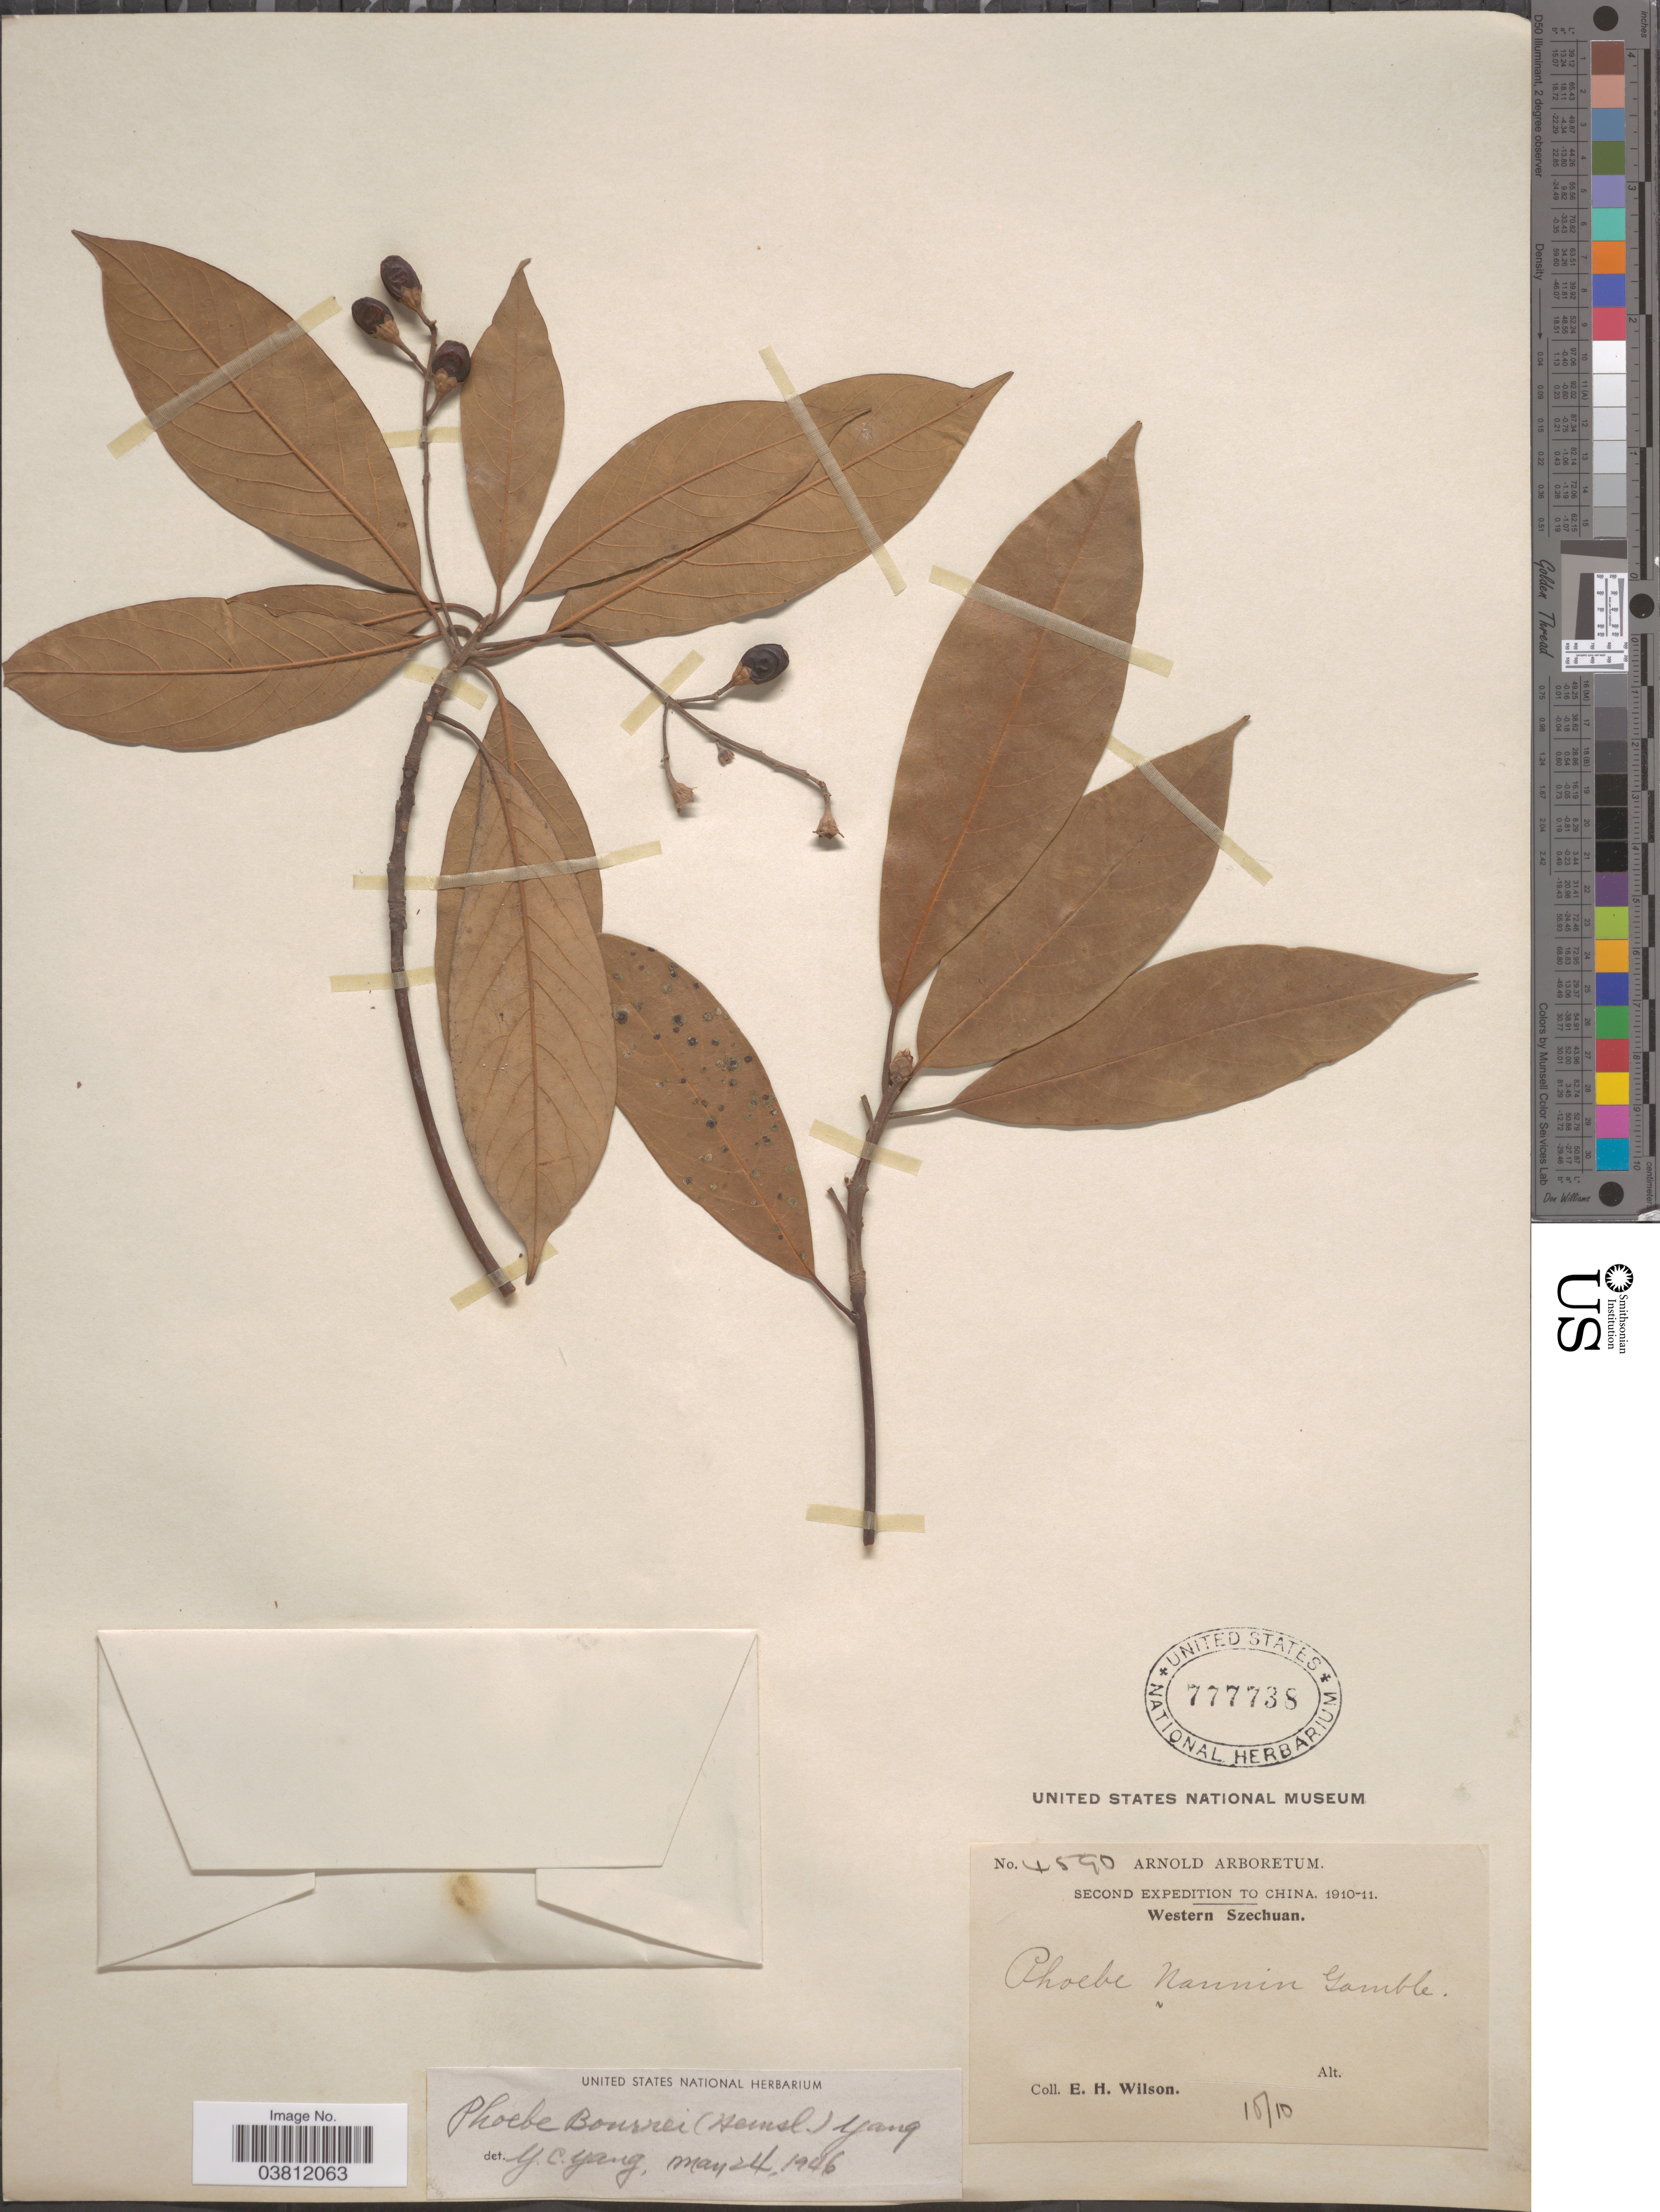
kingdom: Plantae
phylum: Tracheophyta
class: Magnoliopsida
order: Laurales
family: Lauraceae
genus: Phoebe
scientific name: Phoebe bournei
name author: (Hemsl.) Y.C. Yang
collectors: E. Wilson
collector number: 4590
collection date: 1910-10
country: China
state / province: Sichuan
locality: Western Szechuan.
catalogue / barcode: US 777738